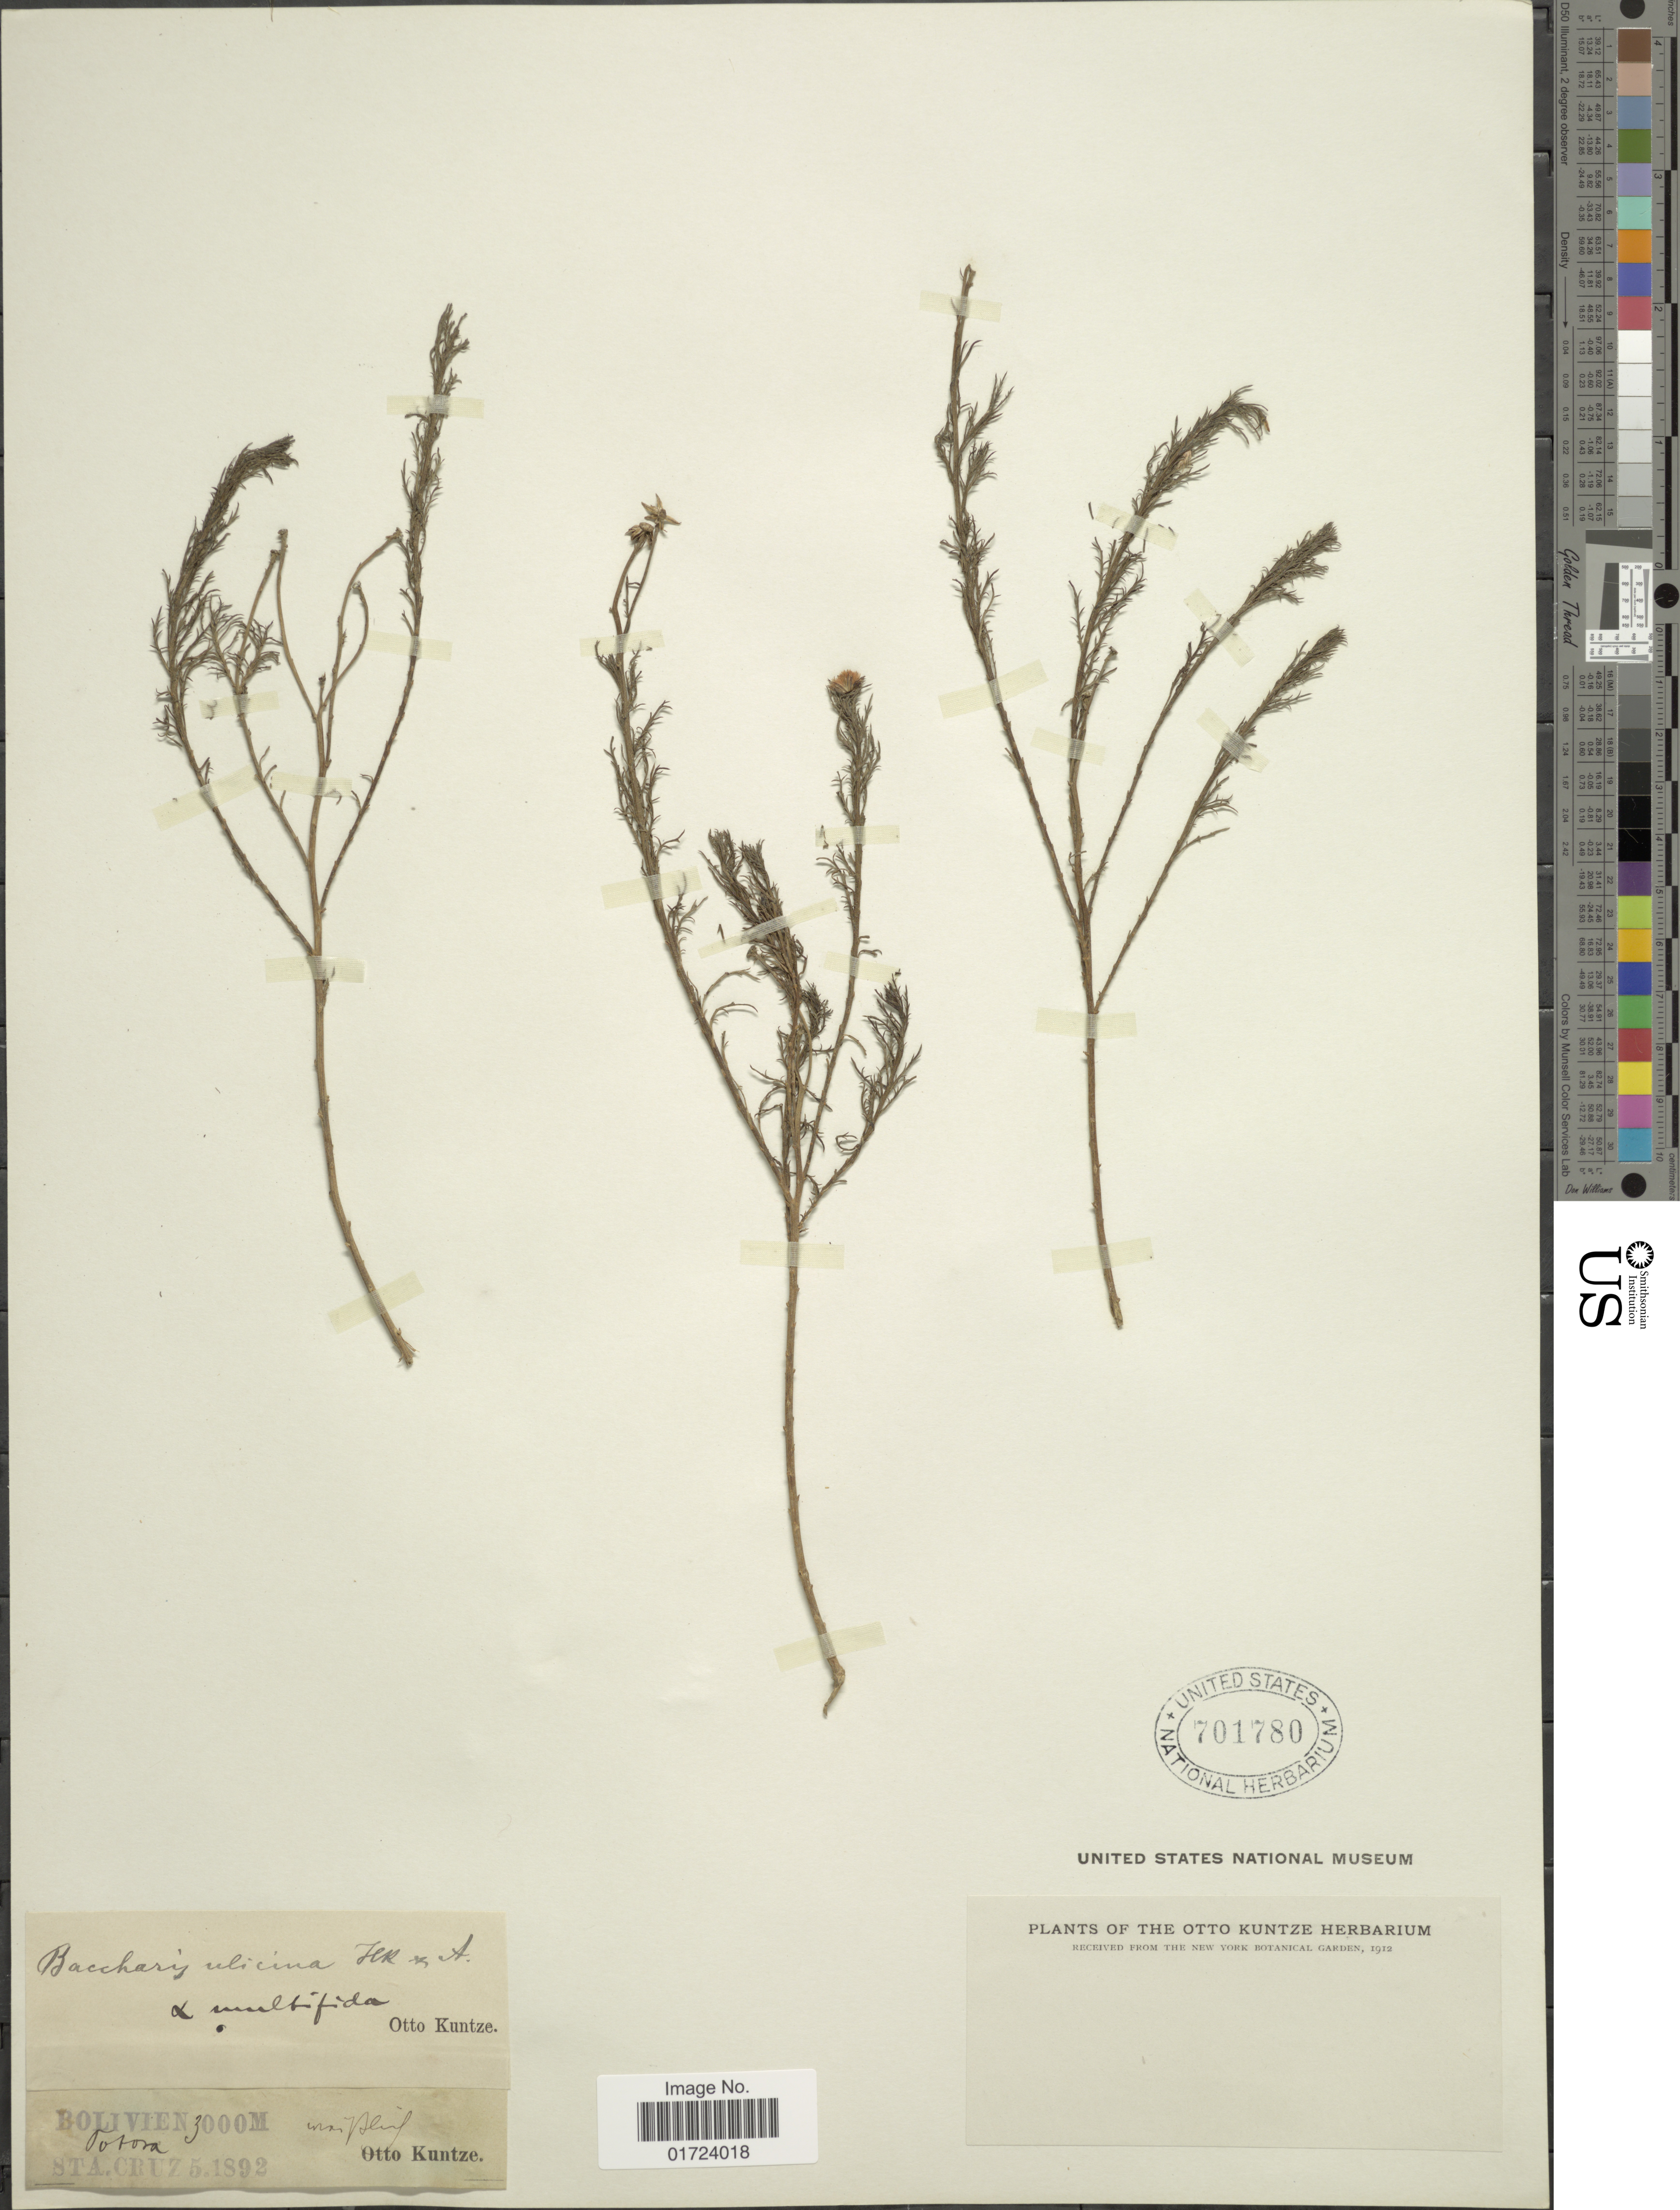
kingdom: Plantae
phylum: Tracheophyta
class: Magnoliopsida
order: Asterales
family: Asteraceae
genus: Baccharis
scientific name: Baccharis ulicina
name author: Hook. & Arn.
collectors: C.E.O. Kuntze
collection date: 1892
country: Bolivia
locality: Bolivien. Sta. Cruz.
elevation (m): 3000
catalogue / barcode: US 701780